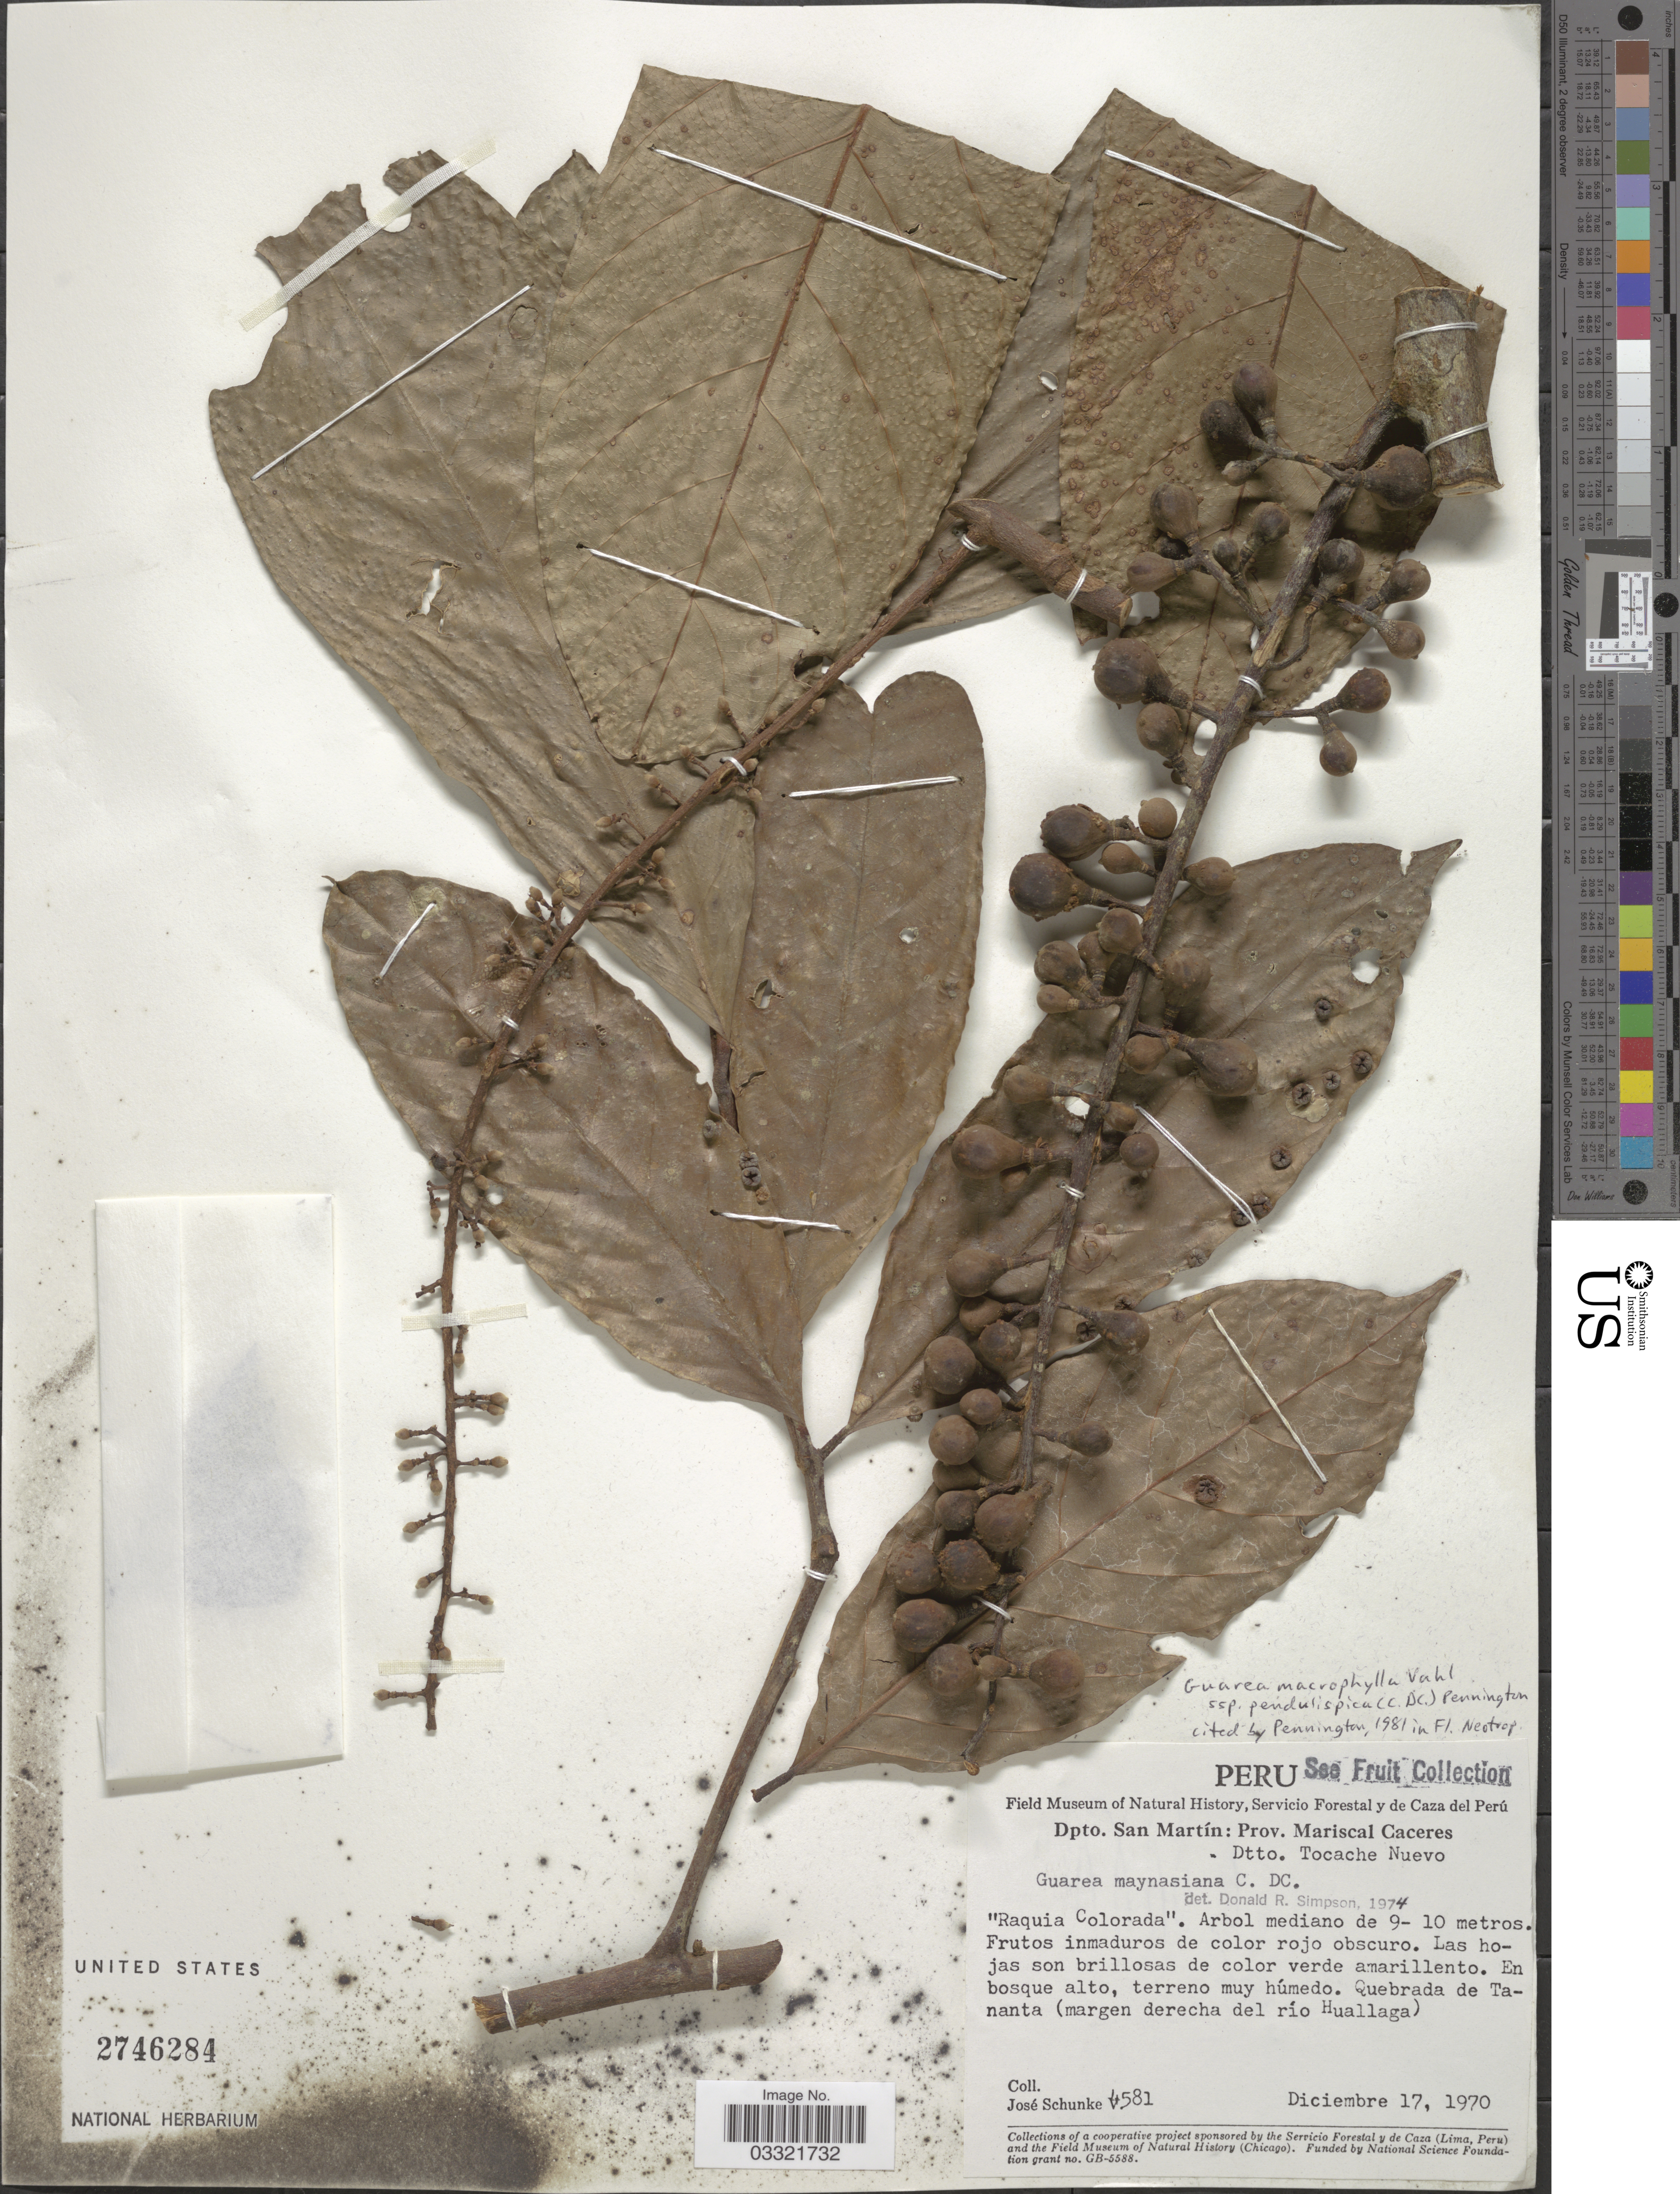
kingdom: Plantae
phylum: Tracheophyta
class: Magnoliopsida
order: Sapindales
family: Meliaceae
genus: Guarea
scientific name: Guarea macrophylla subsp. pendulispica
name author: (C. DC.) T.D. Penn.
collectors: J. Schunke Vigo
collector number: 4581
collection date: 1970-12-17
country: Peru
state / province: San Martín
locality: Dpto. San Martín: Prov. Mariscal Caceres. Dtto. Tocache Nuevo. Quebrada de Tananta (margen derecha del río Huallaga).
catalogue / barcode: US 2746284